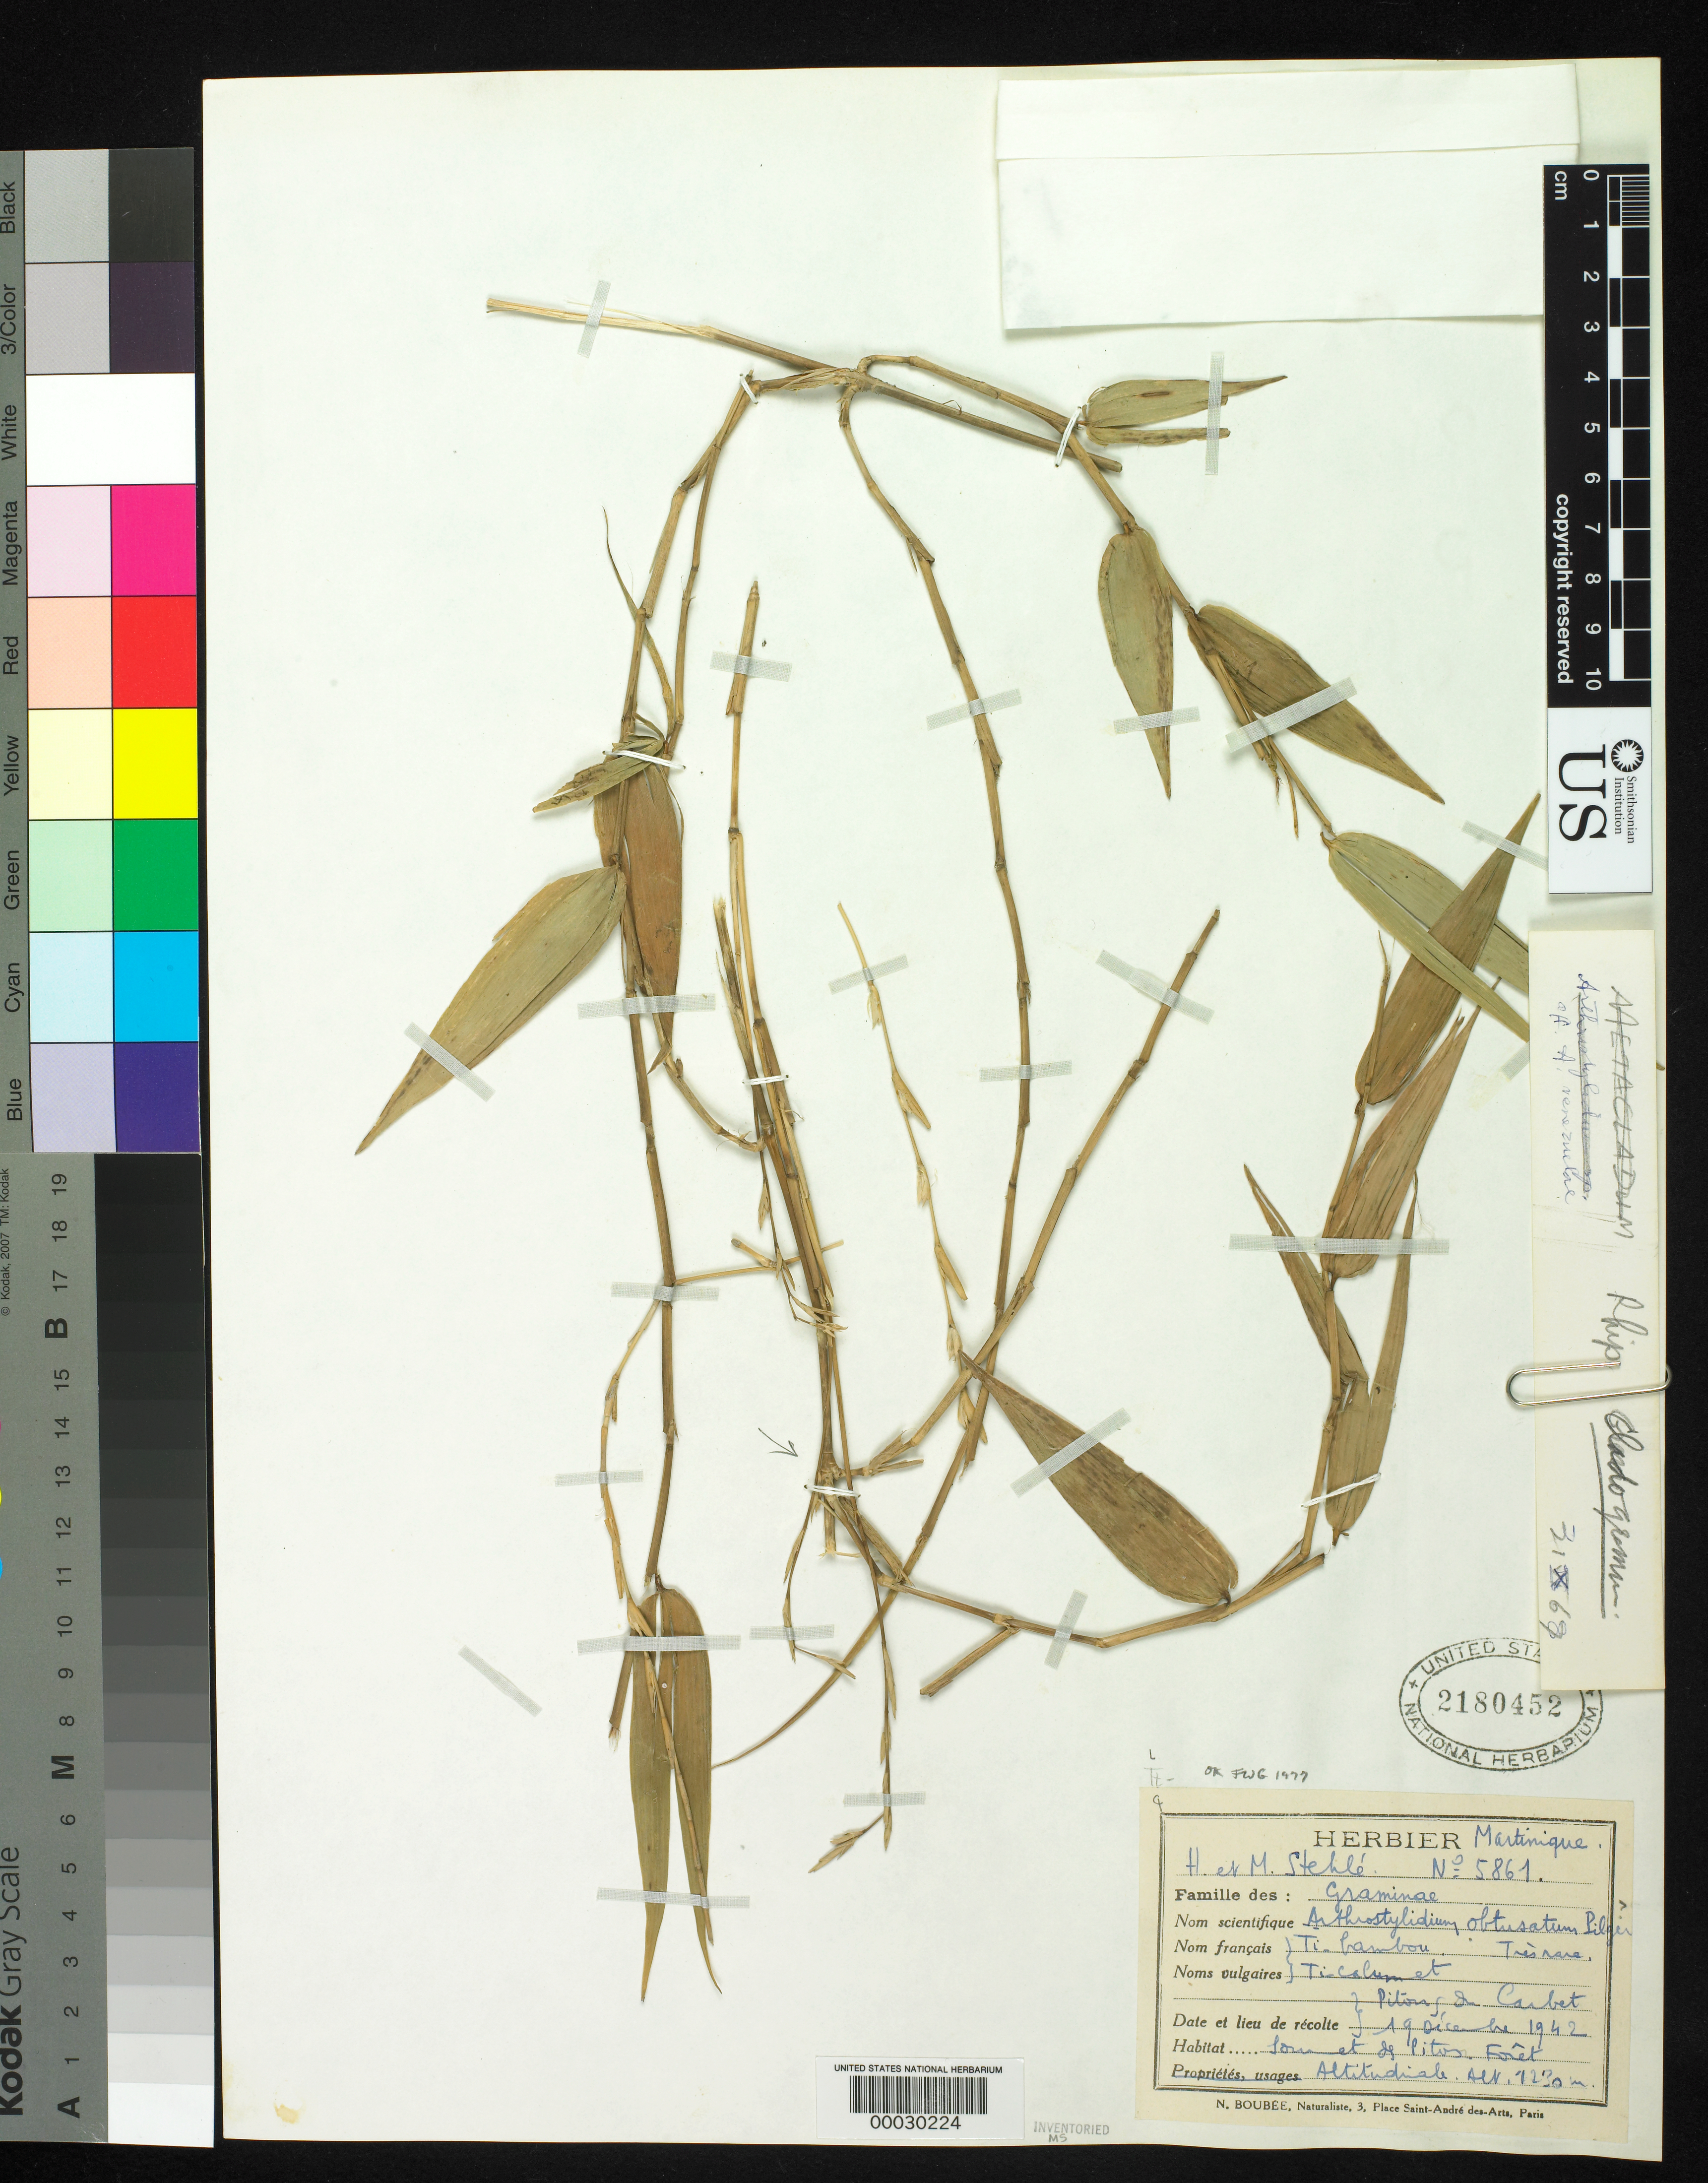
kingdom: Plantae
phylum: Tracheophyta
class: Liliopsida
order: Poales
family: Poaceae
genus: Arthrostylidium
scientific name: Arthrostylidium obtusatum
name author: Pilg. in Urb.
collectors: N. Boubee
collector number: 5861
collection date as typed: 19 Dec 1942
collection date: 1942-12-19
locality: "Lesser Antilles"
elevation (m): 1230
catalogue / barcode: US 2180452